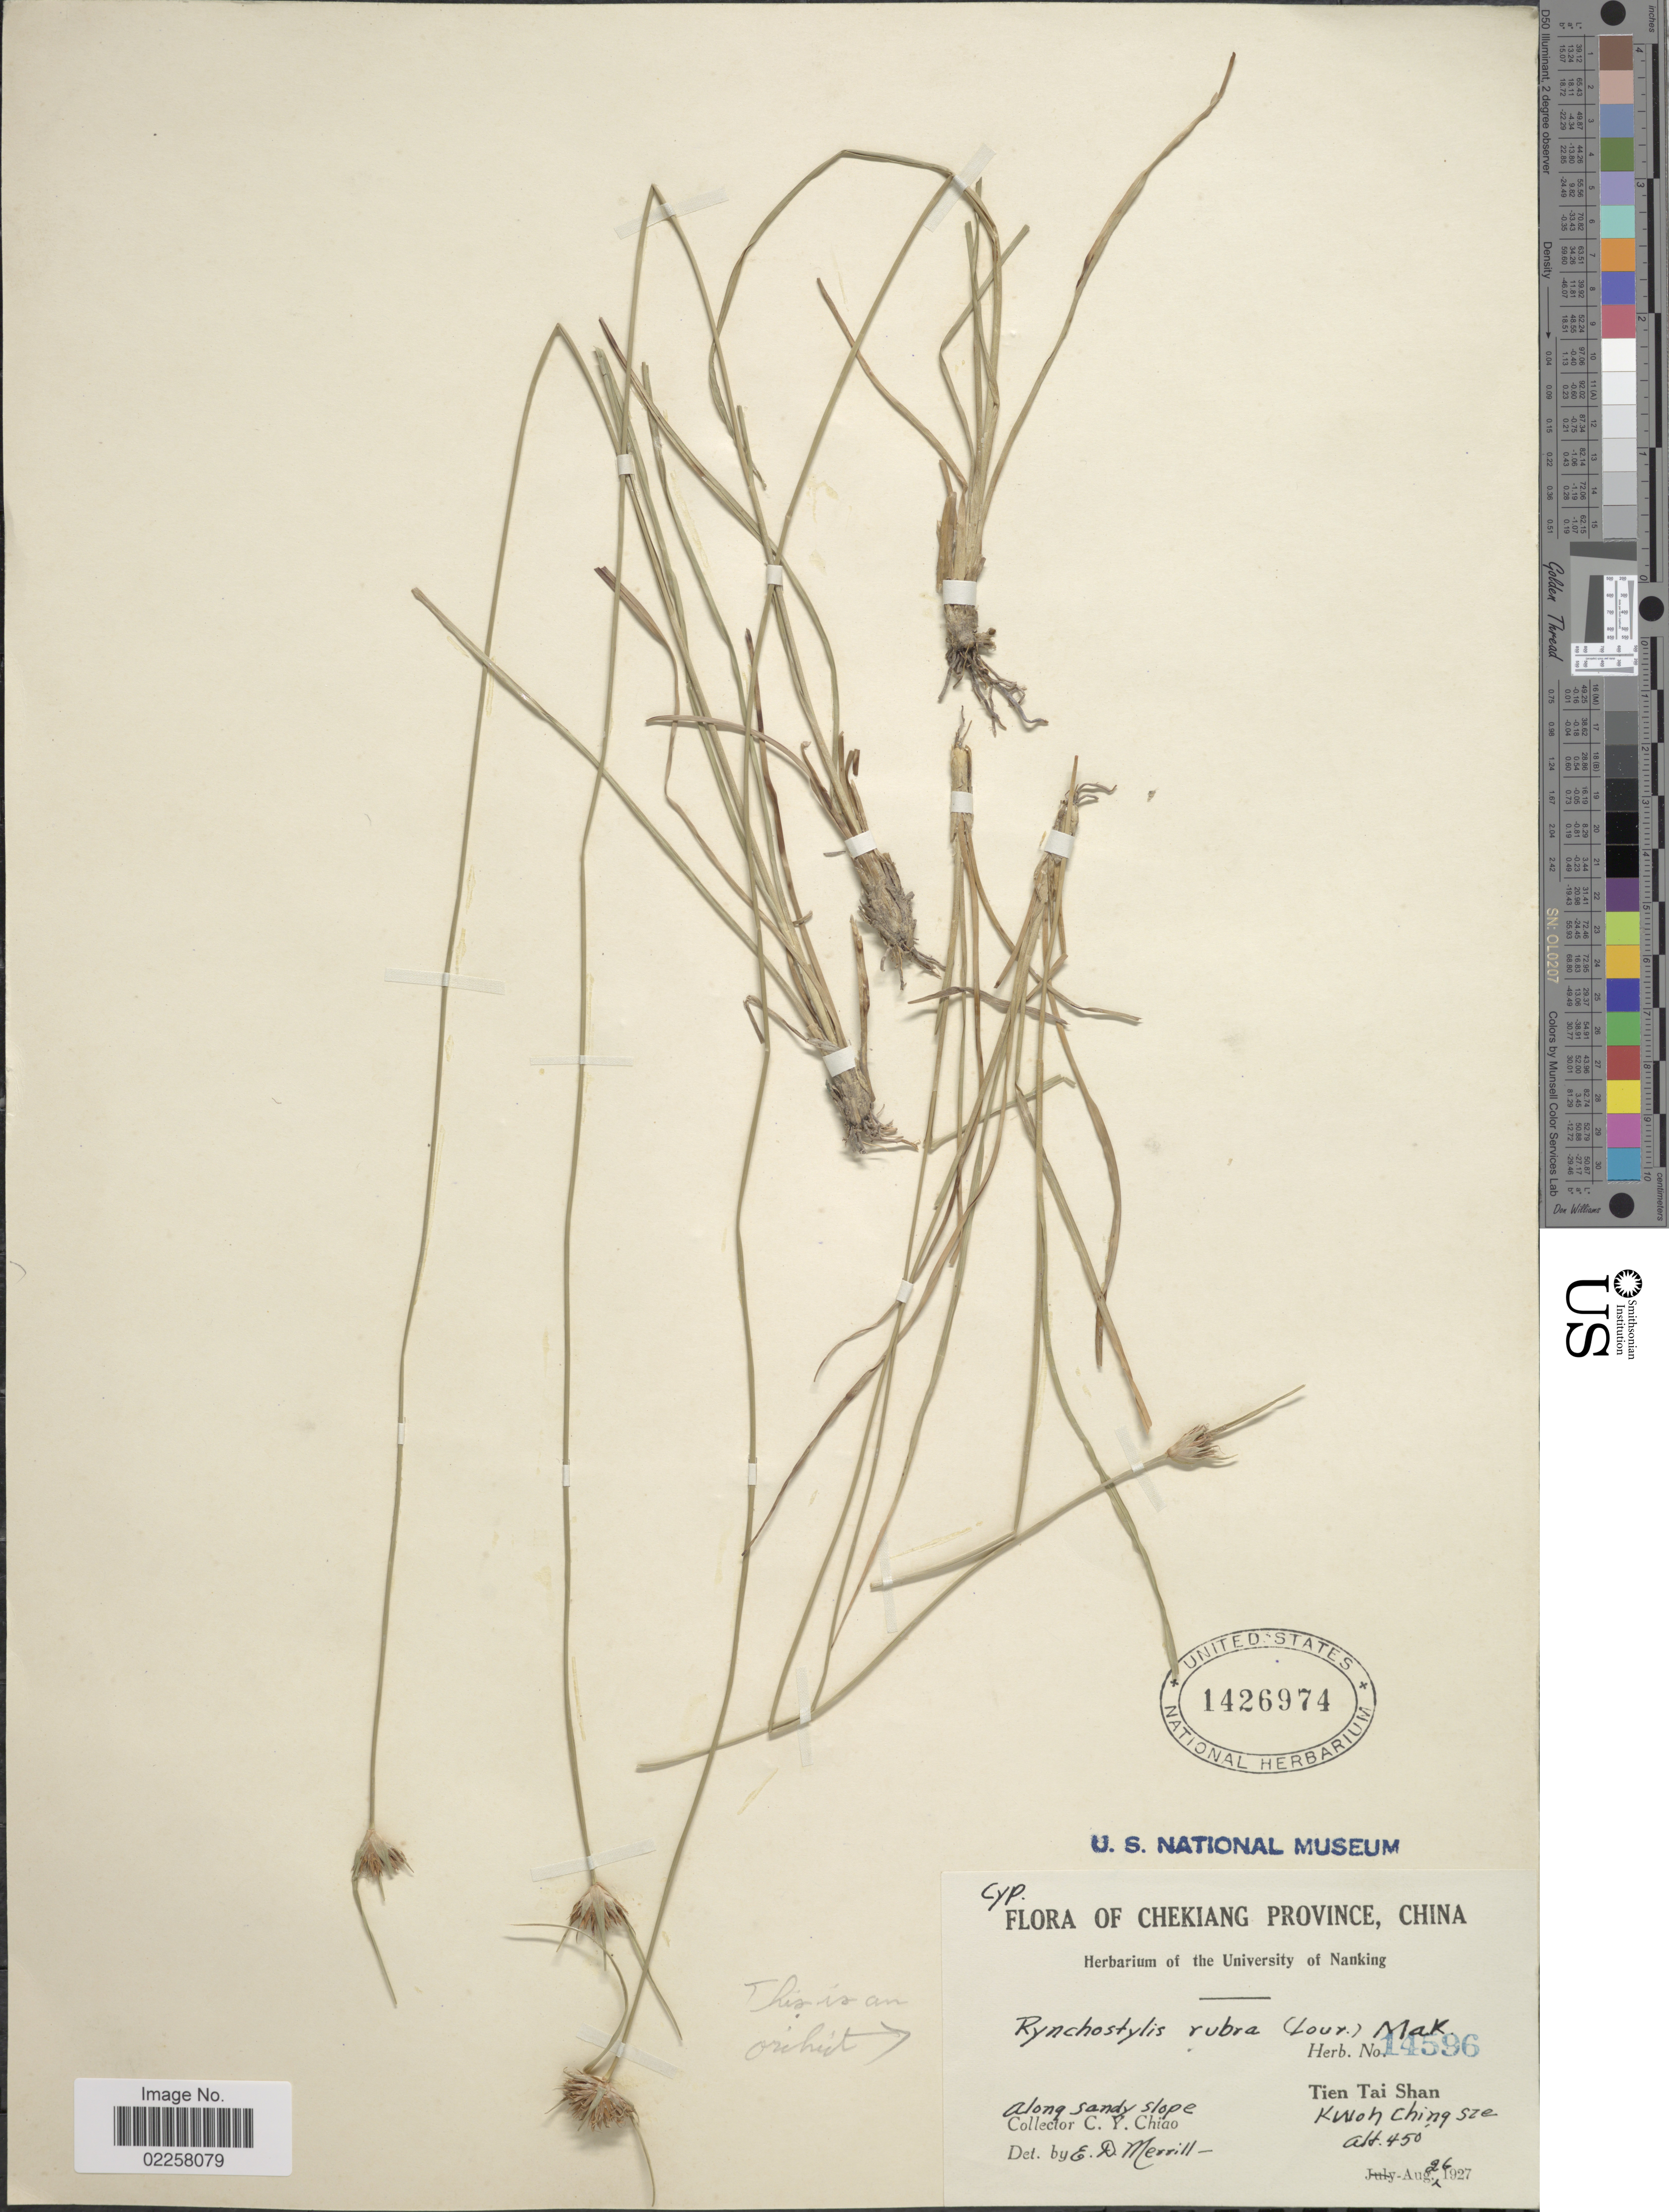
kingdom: Plantae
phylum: Tracheophyta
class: Liliopsida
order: Poales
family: Cyperaceae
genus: Rhynchospora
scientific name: Rhynchospora rubra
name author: (Lour.) Makino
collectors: C. Y. Chiao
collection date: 1927-08-26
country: China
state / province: Zhejiang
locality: Chekiang Province. Tien Tai Shan. Along sandy slope. Kwoh Ching Sze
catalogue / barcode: US 1426974